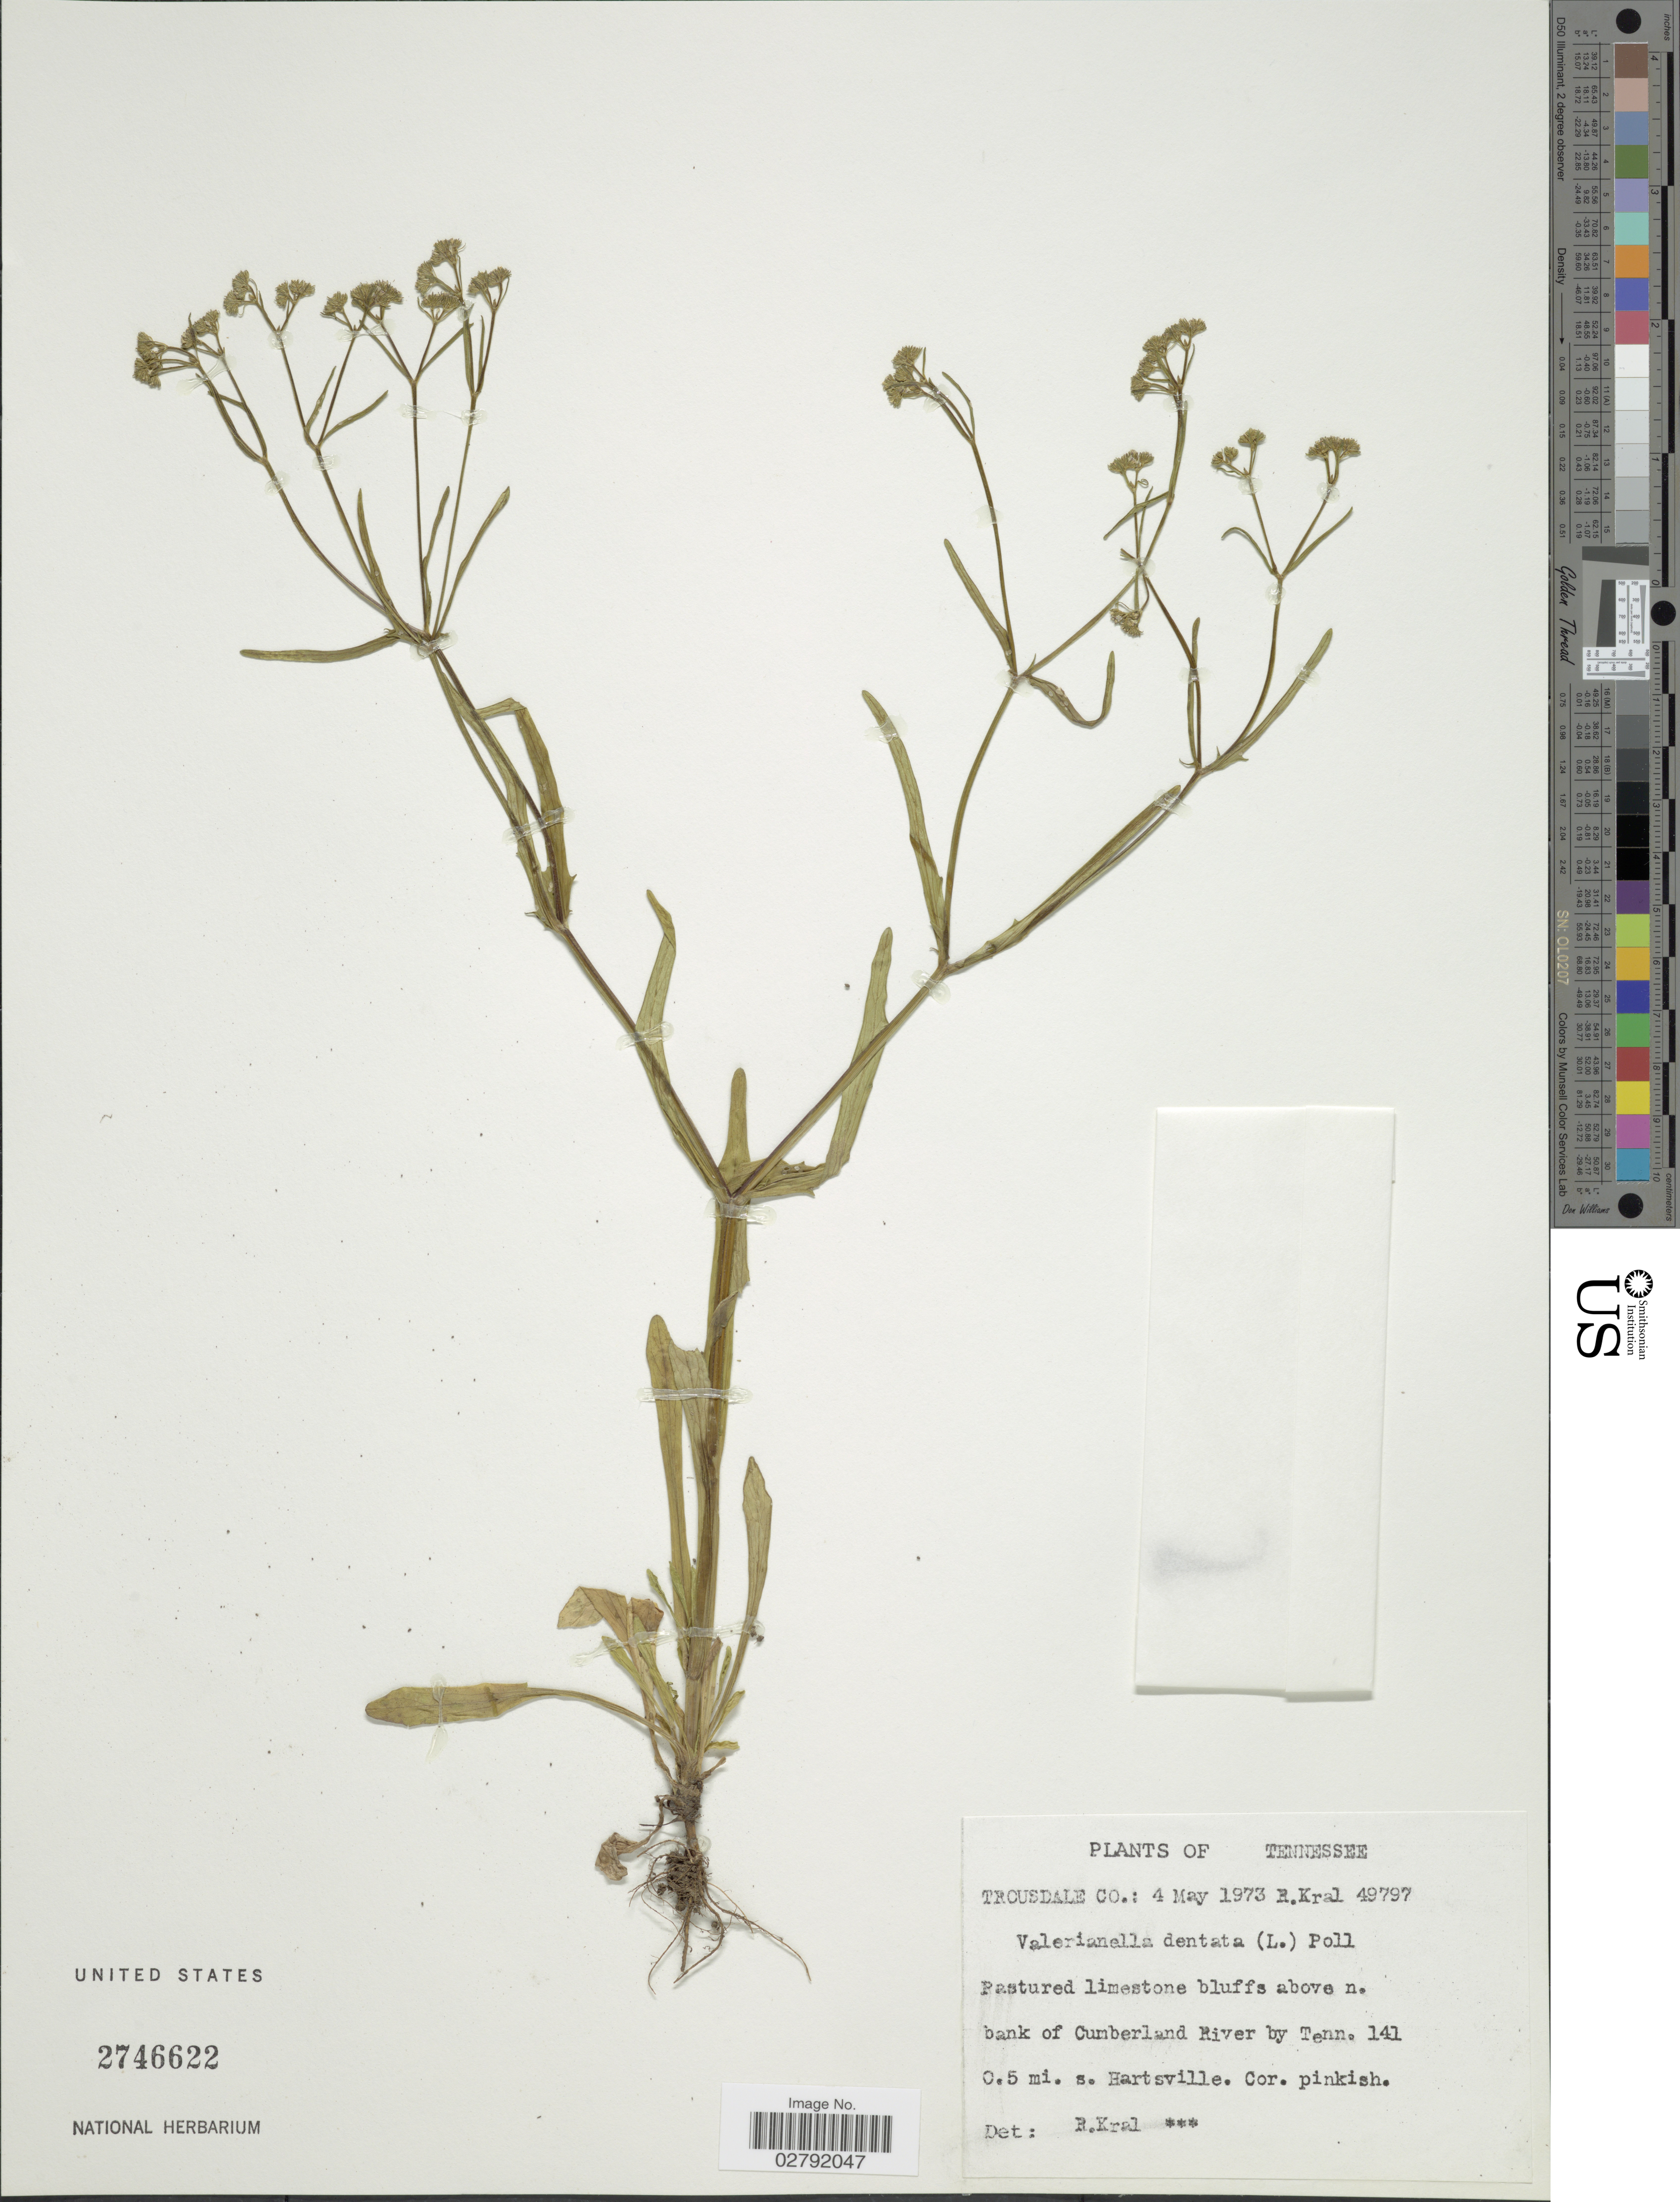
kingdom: Plantae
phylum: Tracheophyta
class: Magnoliopsida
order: Dipsacales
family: Caprifoliaceae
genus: Valerianella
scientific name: Valerianella dentata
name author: (L.) Pollich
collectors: R. Kral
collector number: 49797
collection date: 1973-05-04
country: United States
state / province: Tennessee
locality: Trousdale Co. Pastured limestone bluffs above n. bank of Cumberland River by Tenn. 141, 0.5 mi. s. Hartsville.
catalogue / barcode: US 2746622